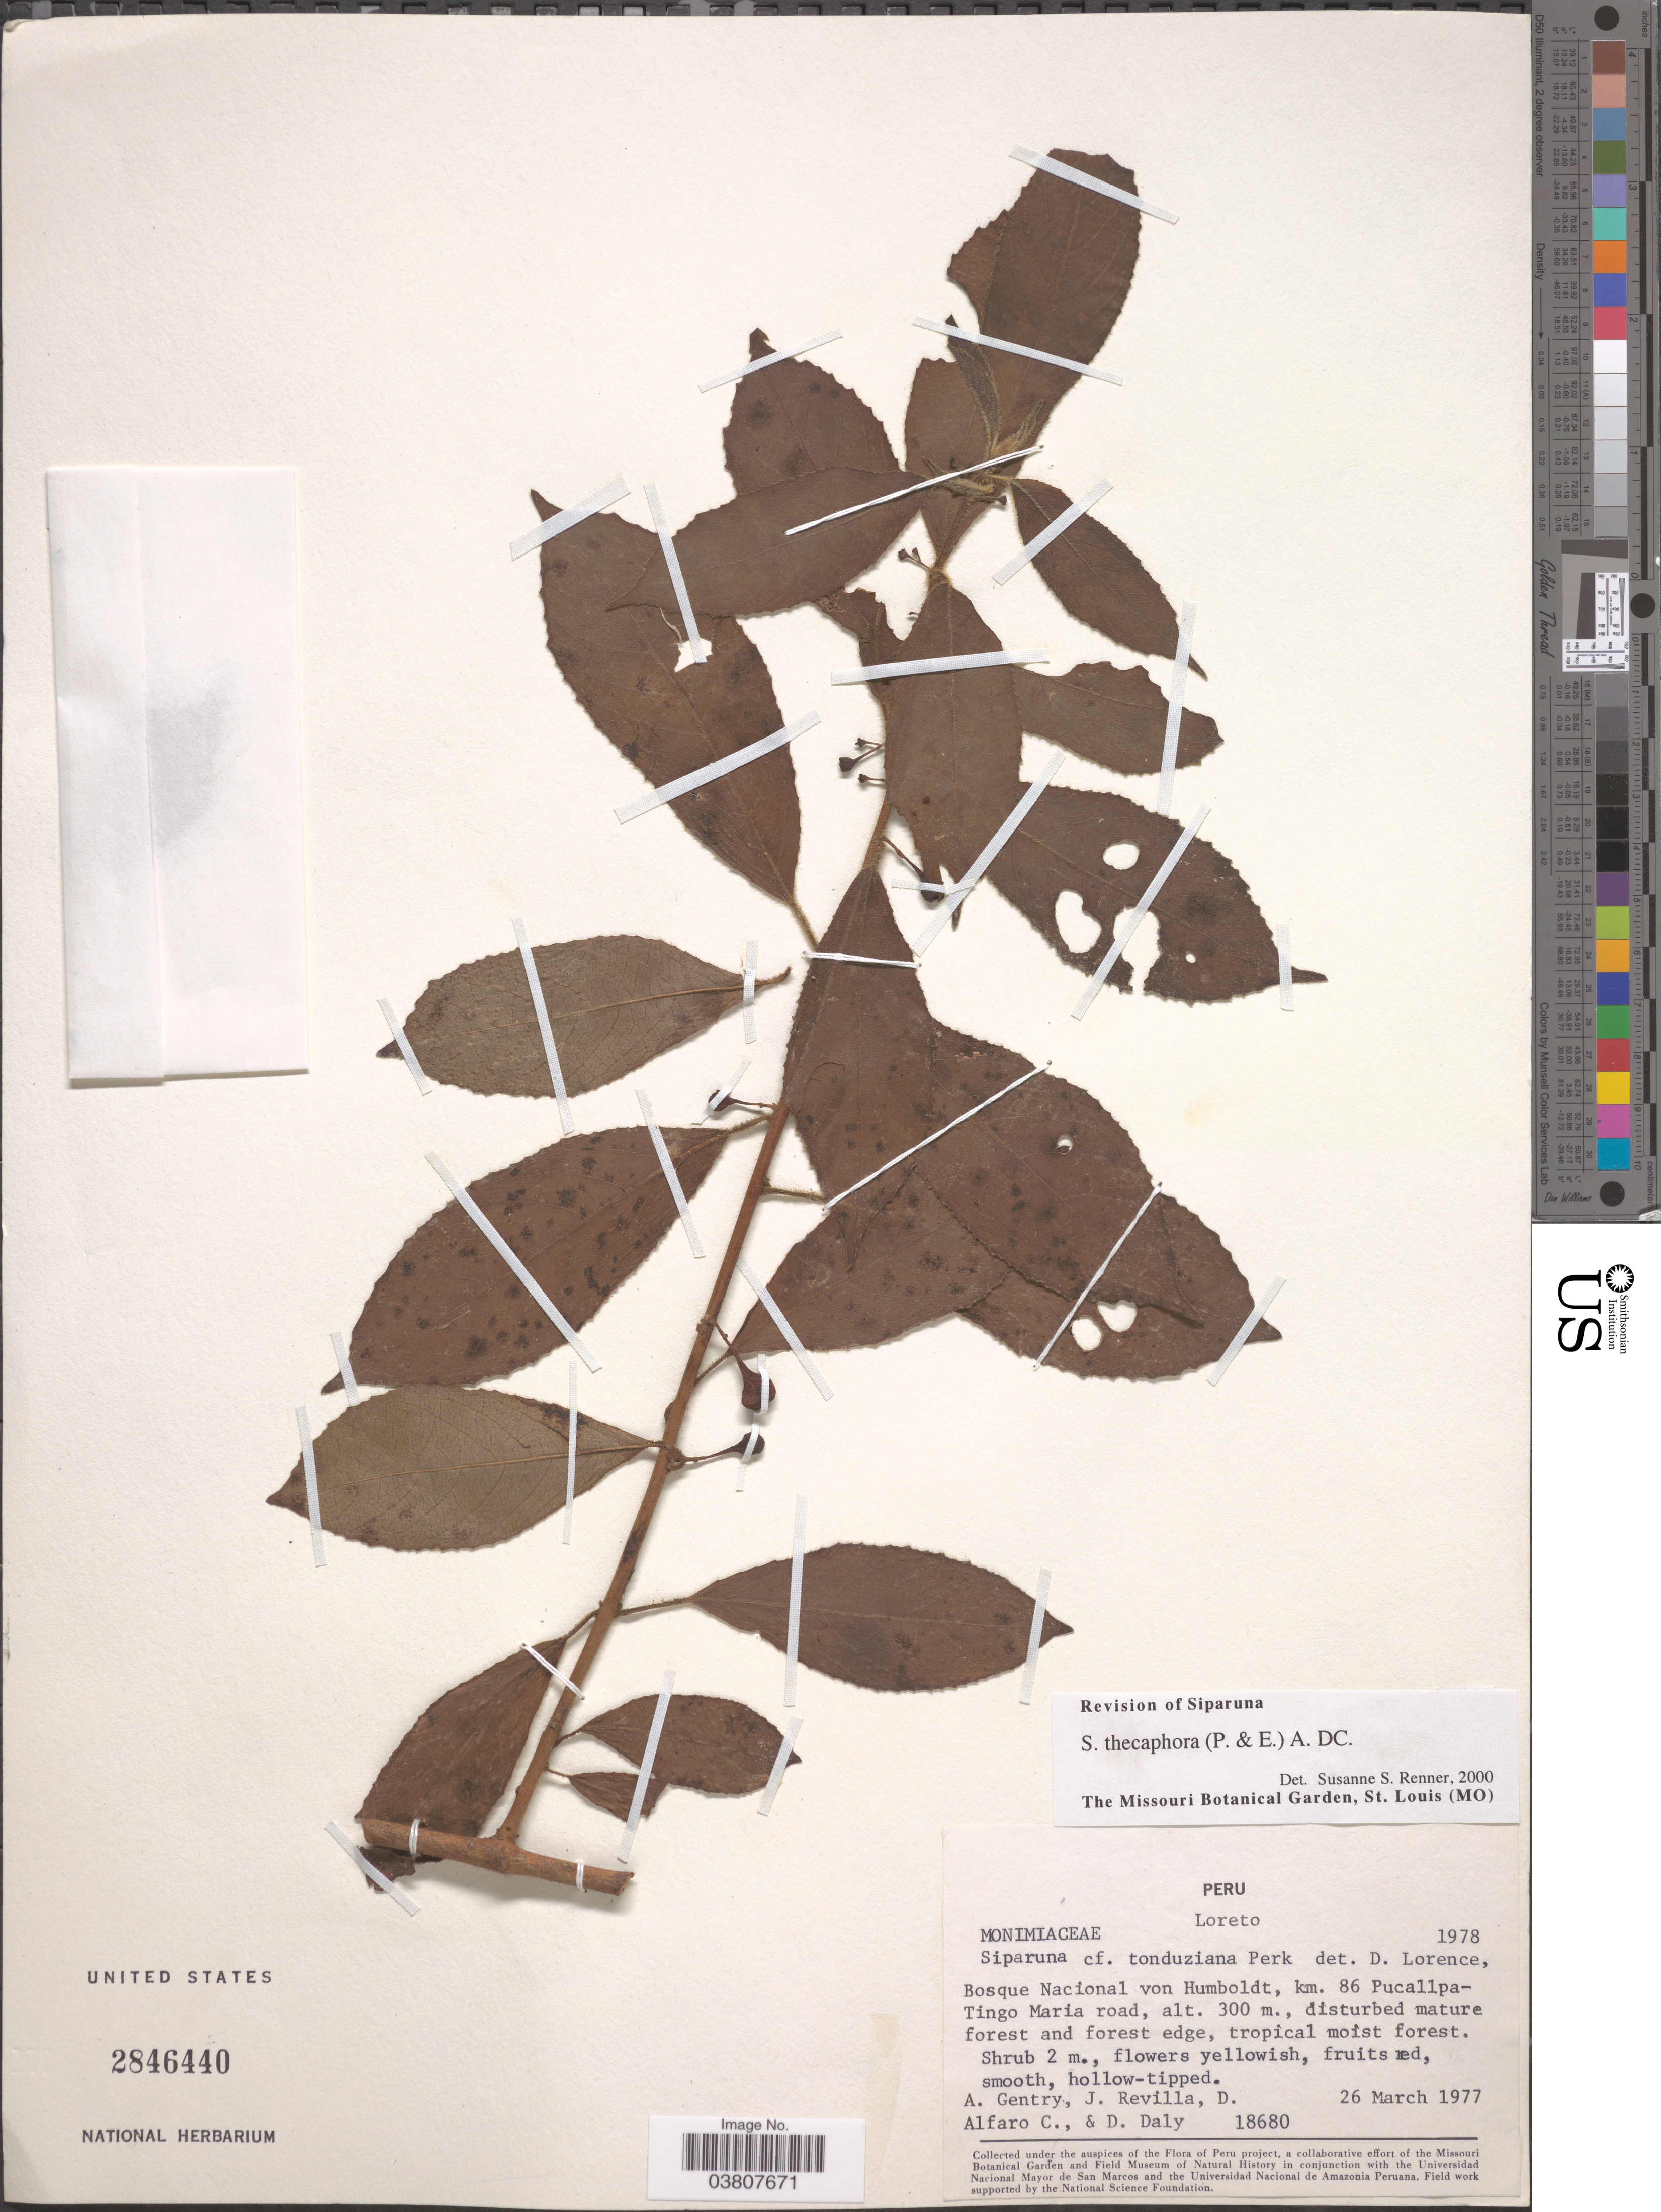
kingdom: Plantae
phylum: Tracheophyta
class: Magnoliopsida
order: Laurales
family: Siparunaceae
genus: Siparuna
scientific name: Siparuna thecaphora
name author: (Poepp. & Endl.) A. DC.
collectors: A. H. Gentry, J. Revilla, D. Alfaro Castaneda & D. C. Daly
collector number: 18680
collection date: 1977-03-26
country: Peru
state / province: Loreto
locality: Bosque Nacional von Humboldt, km. 86 Pucallpa-Tinga Maria road.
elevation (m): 300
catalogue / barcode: US 2846440